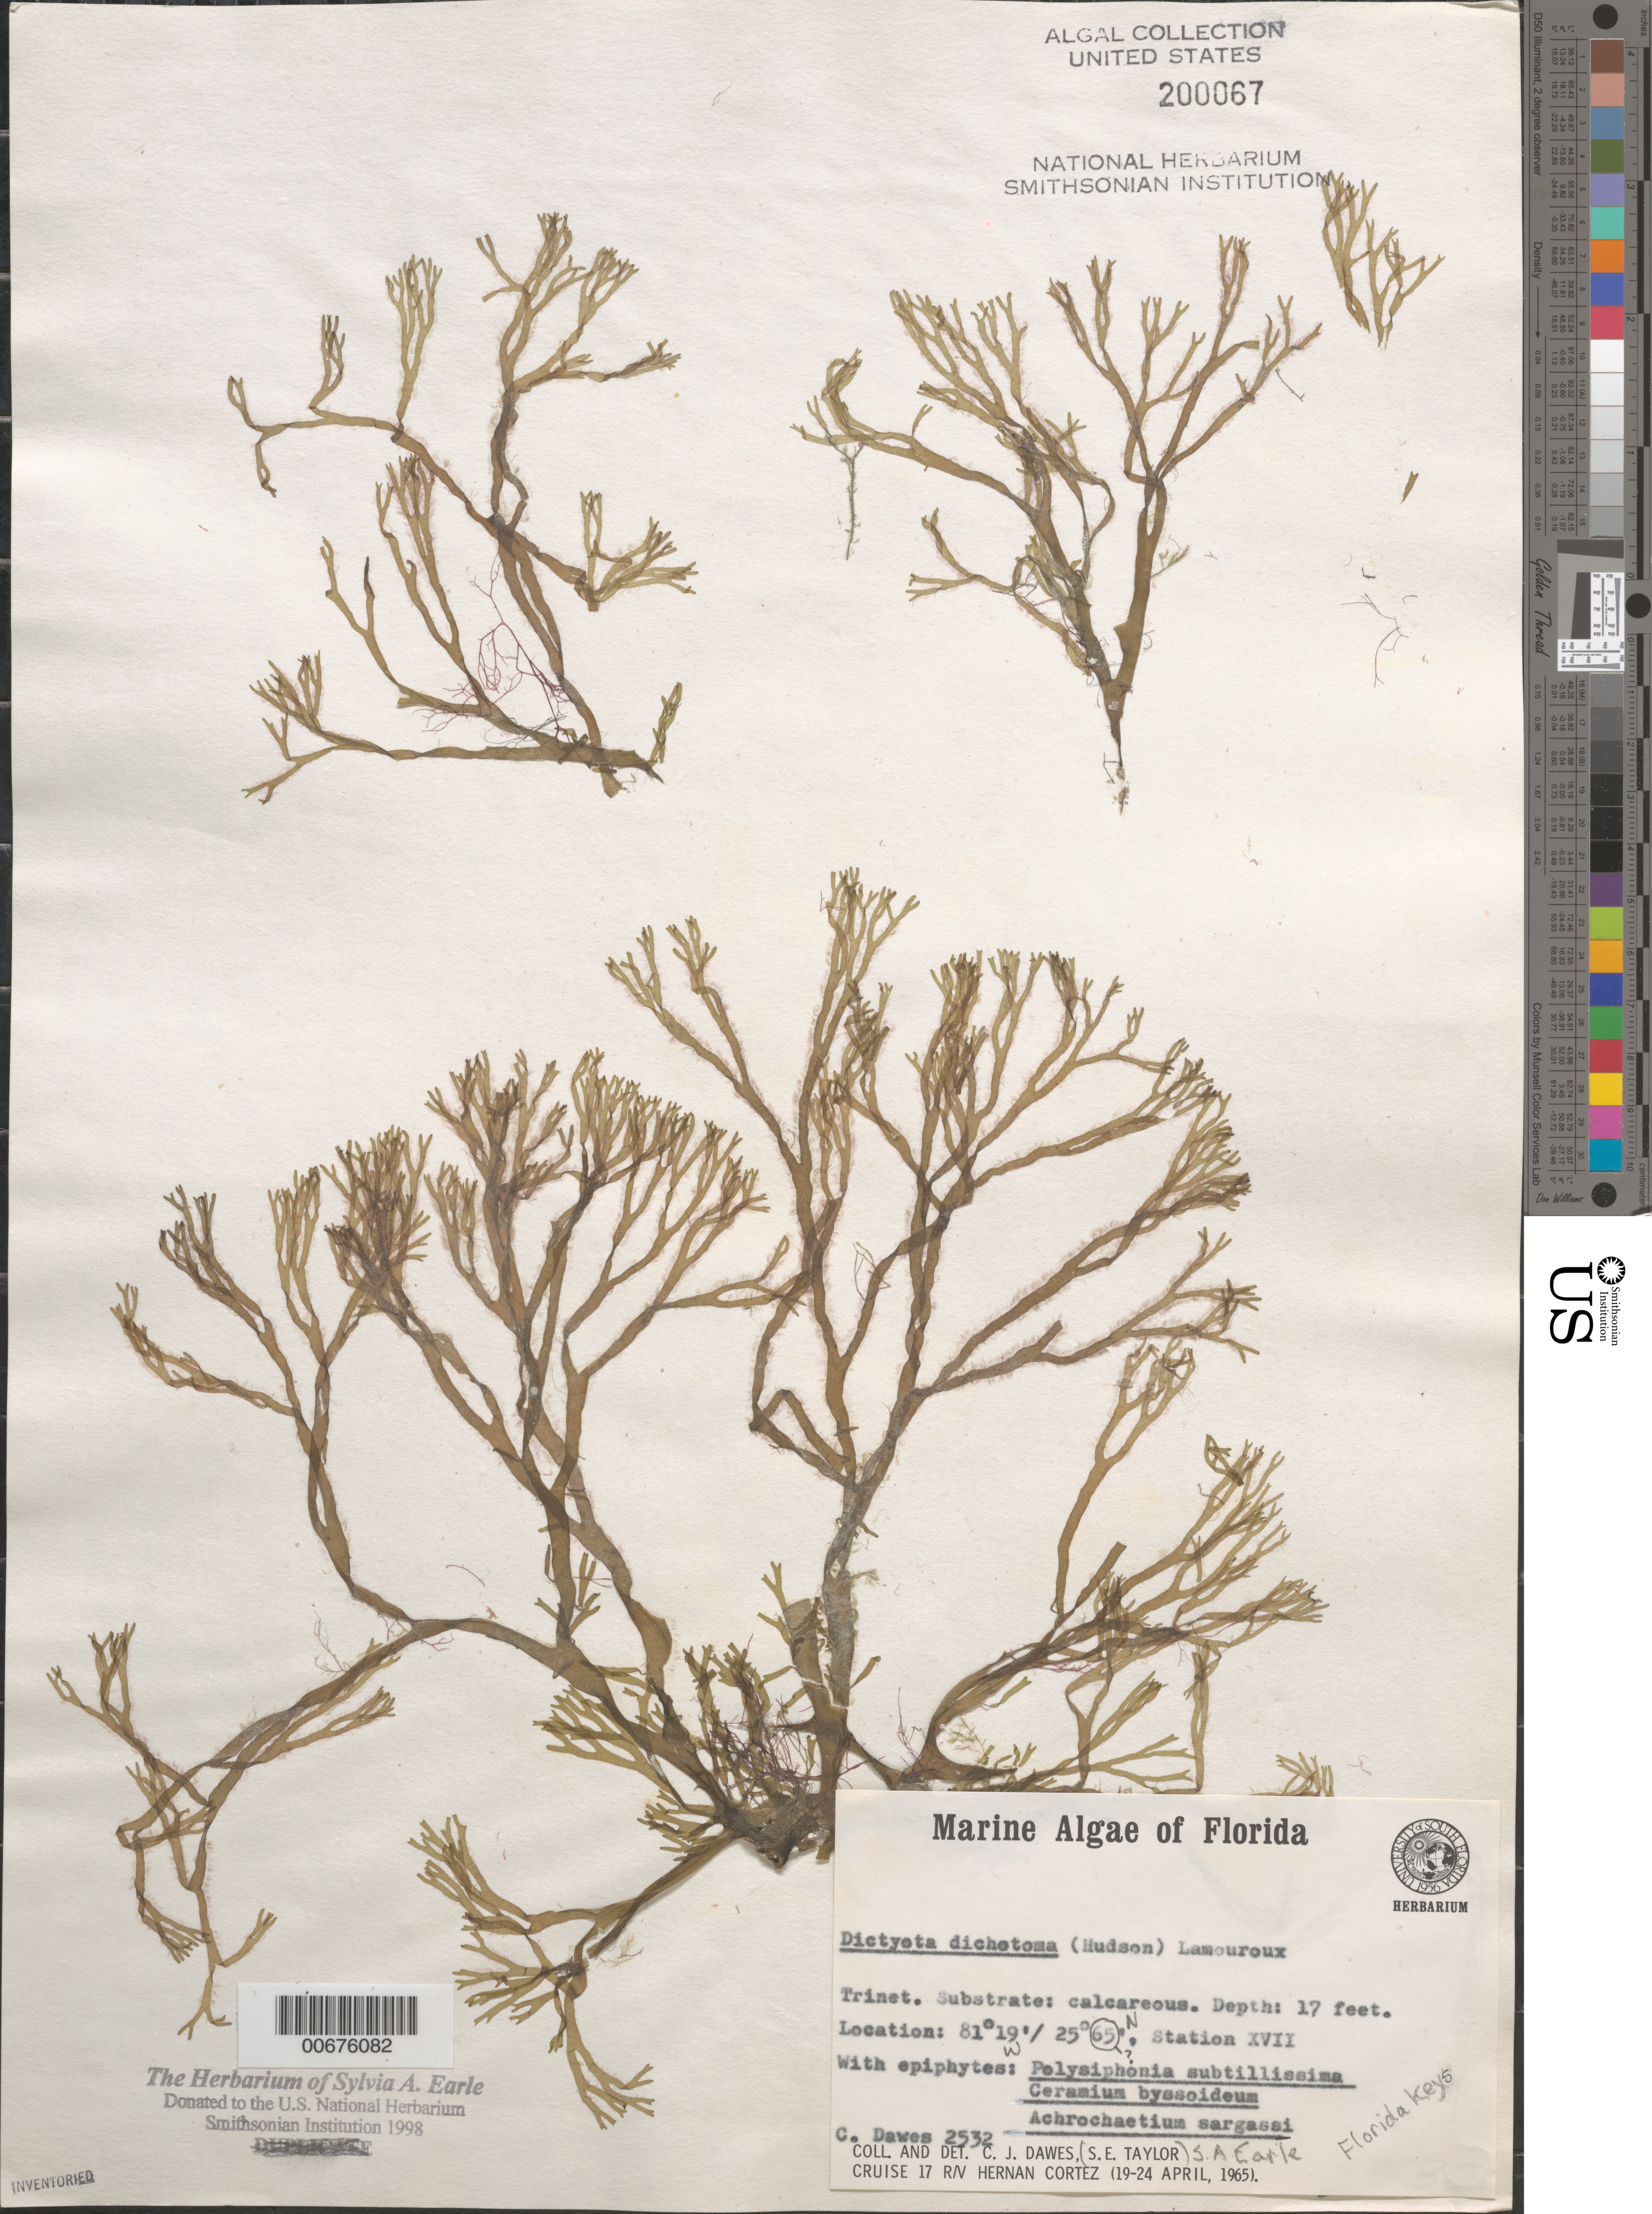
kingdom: Chromista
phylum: Ochrophyta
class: Phaeophyceae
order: Dictyotales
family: Dictyotaceae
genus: Dictyota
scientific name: Dictyota dichotoma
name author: (Huds.) J.V.Lamouroux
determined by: Dawes, C. J.; Earle, S. A.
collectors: C. Dawes & S. A. Earle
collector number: CJD 2532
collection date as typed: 19 Apr 1965 to 24 Apr 1965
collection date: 1965-04-19/1965-04-24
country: United States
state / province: Florida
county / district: Collier County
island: Ten Thousand Islands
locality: Gulf of Mexico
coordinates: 25 65' N, 81 19' W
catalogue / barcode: US 200067